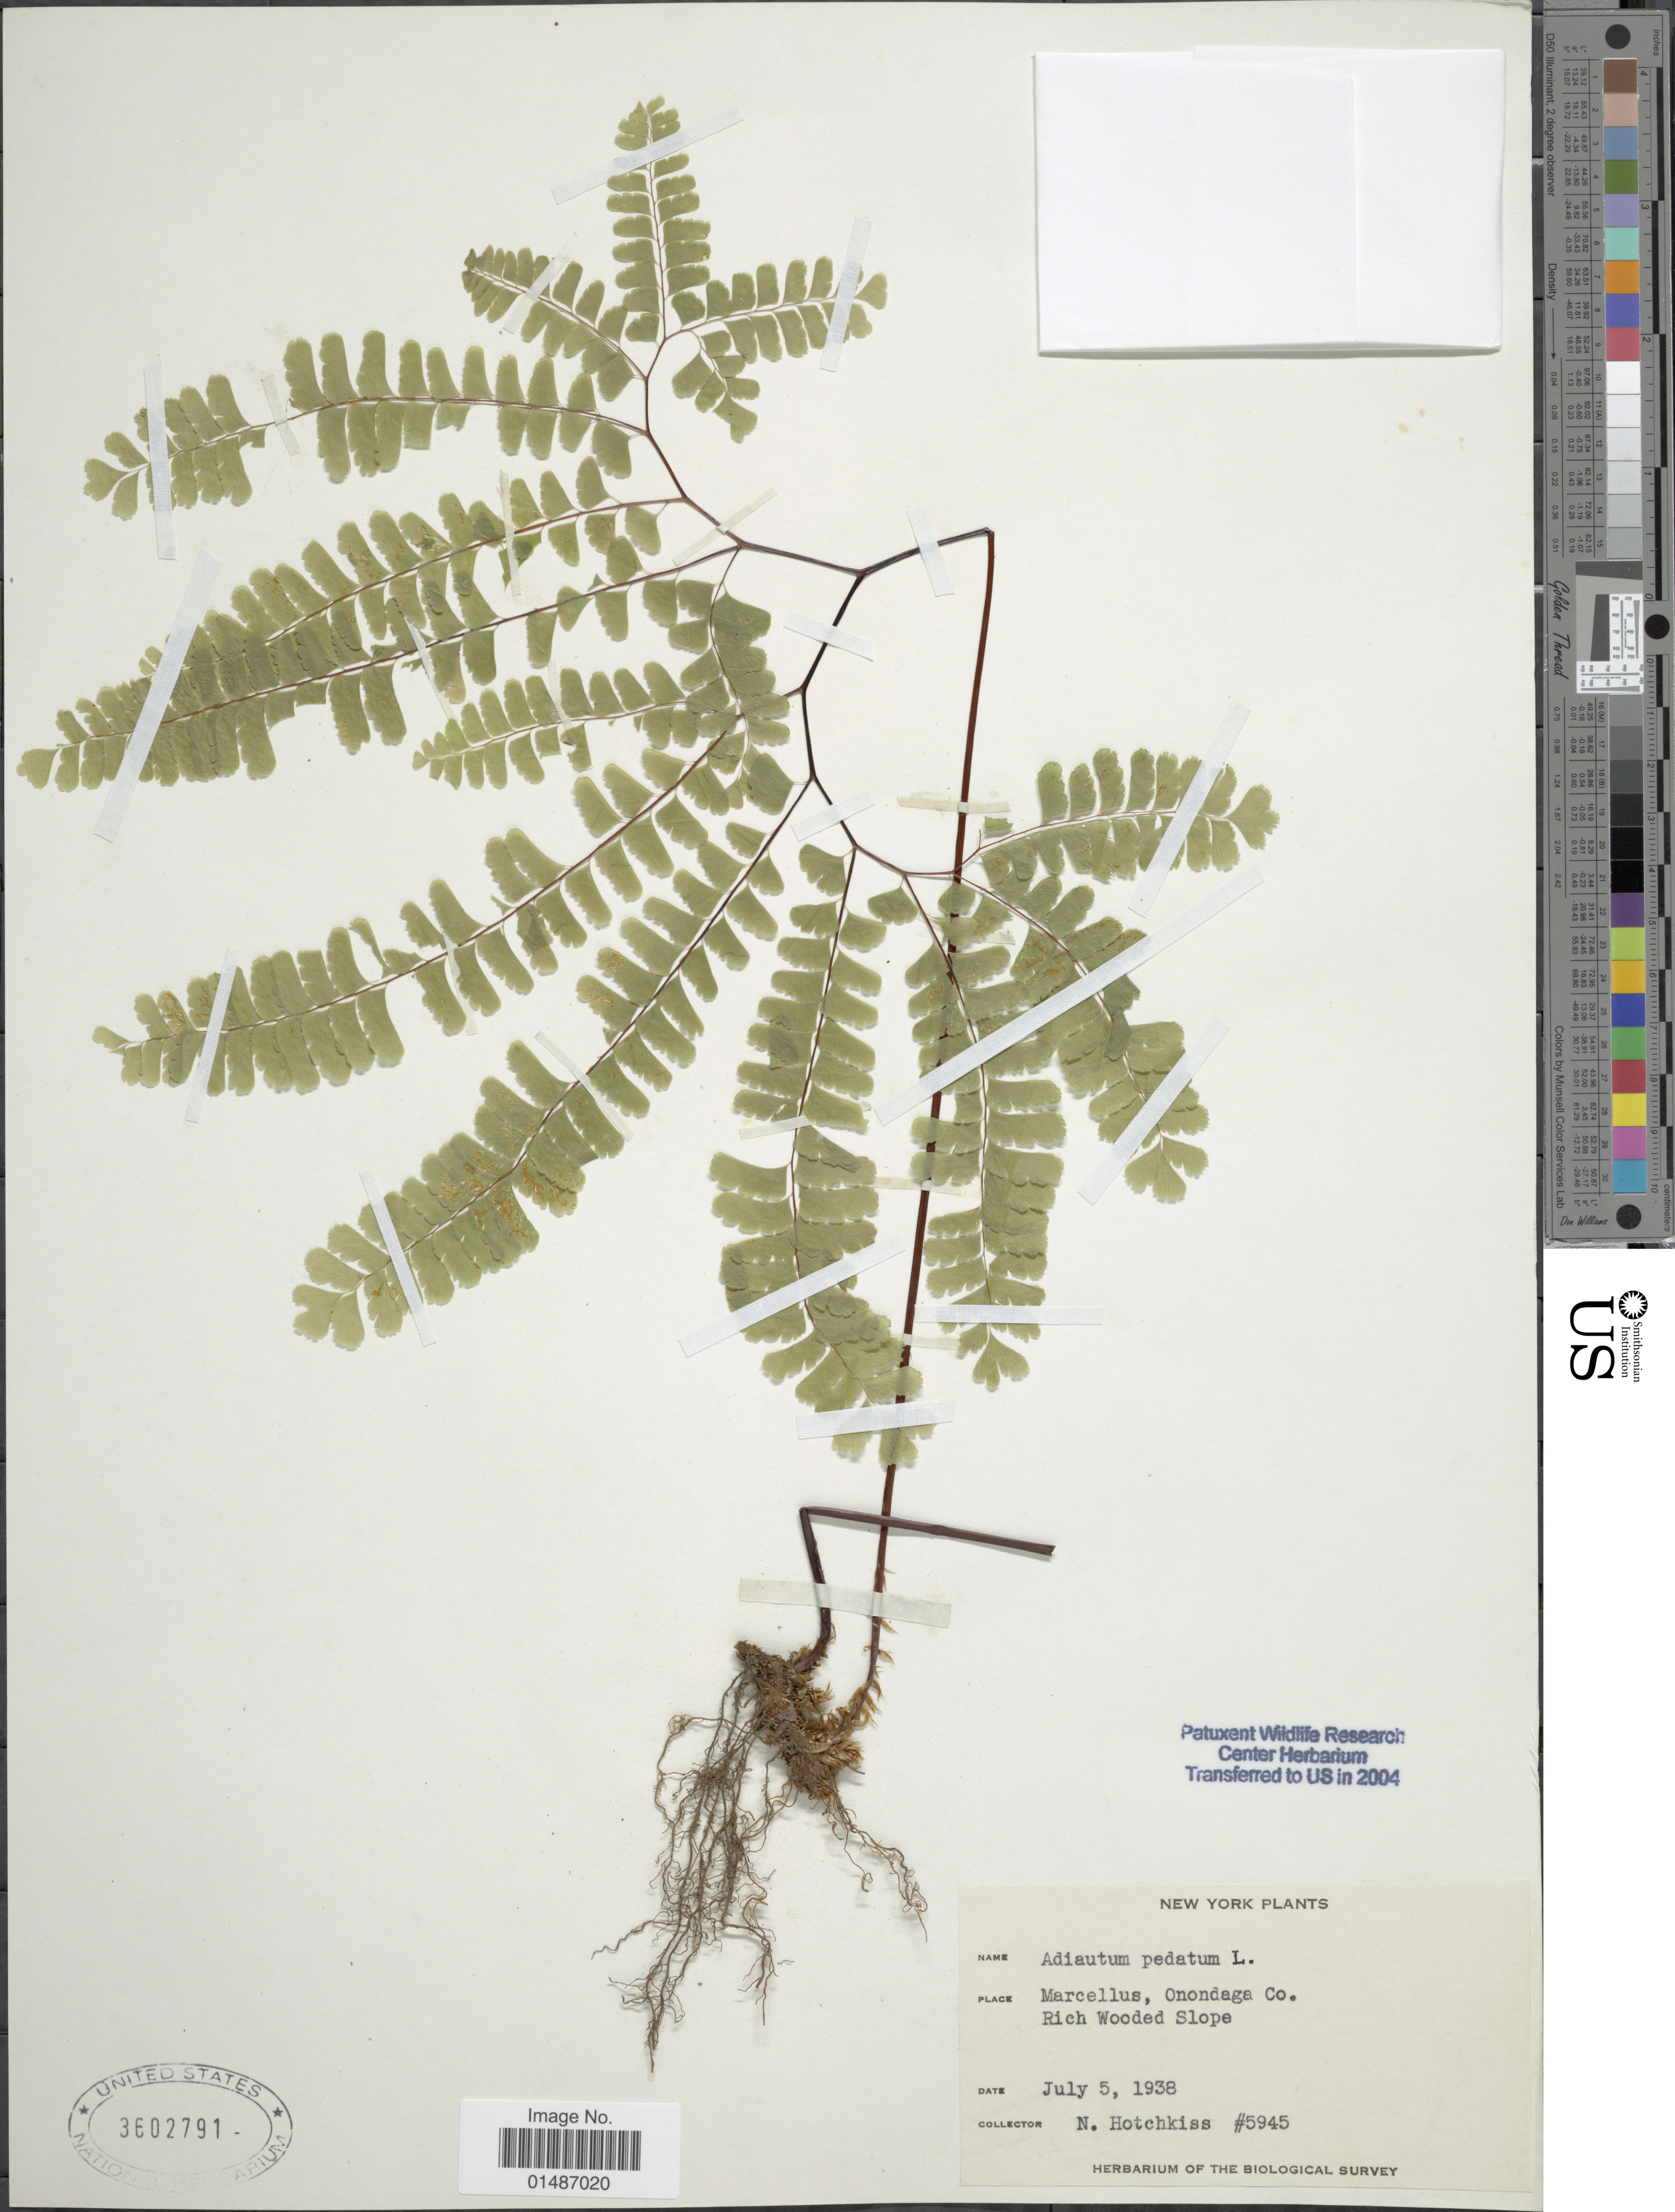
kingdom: Plantae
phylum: Tracheophyta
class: Polypodiopsida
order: Polypodiales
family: Pteridaceae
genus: Adiantum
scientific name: Adiantum pedatum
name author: L.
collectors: N. Hotchkiss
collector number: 5945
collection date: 1938-07-05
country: United States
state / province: New York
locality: Marcellus, Onodaga Co., Rich Wooded Slope.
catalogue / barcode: US 3602791